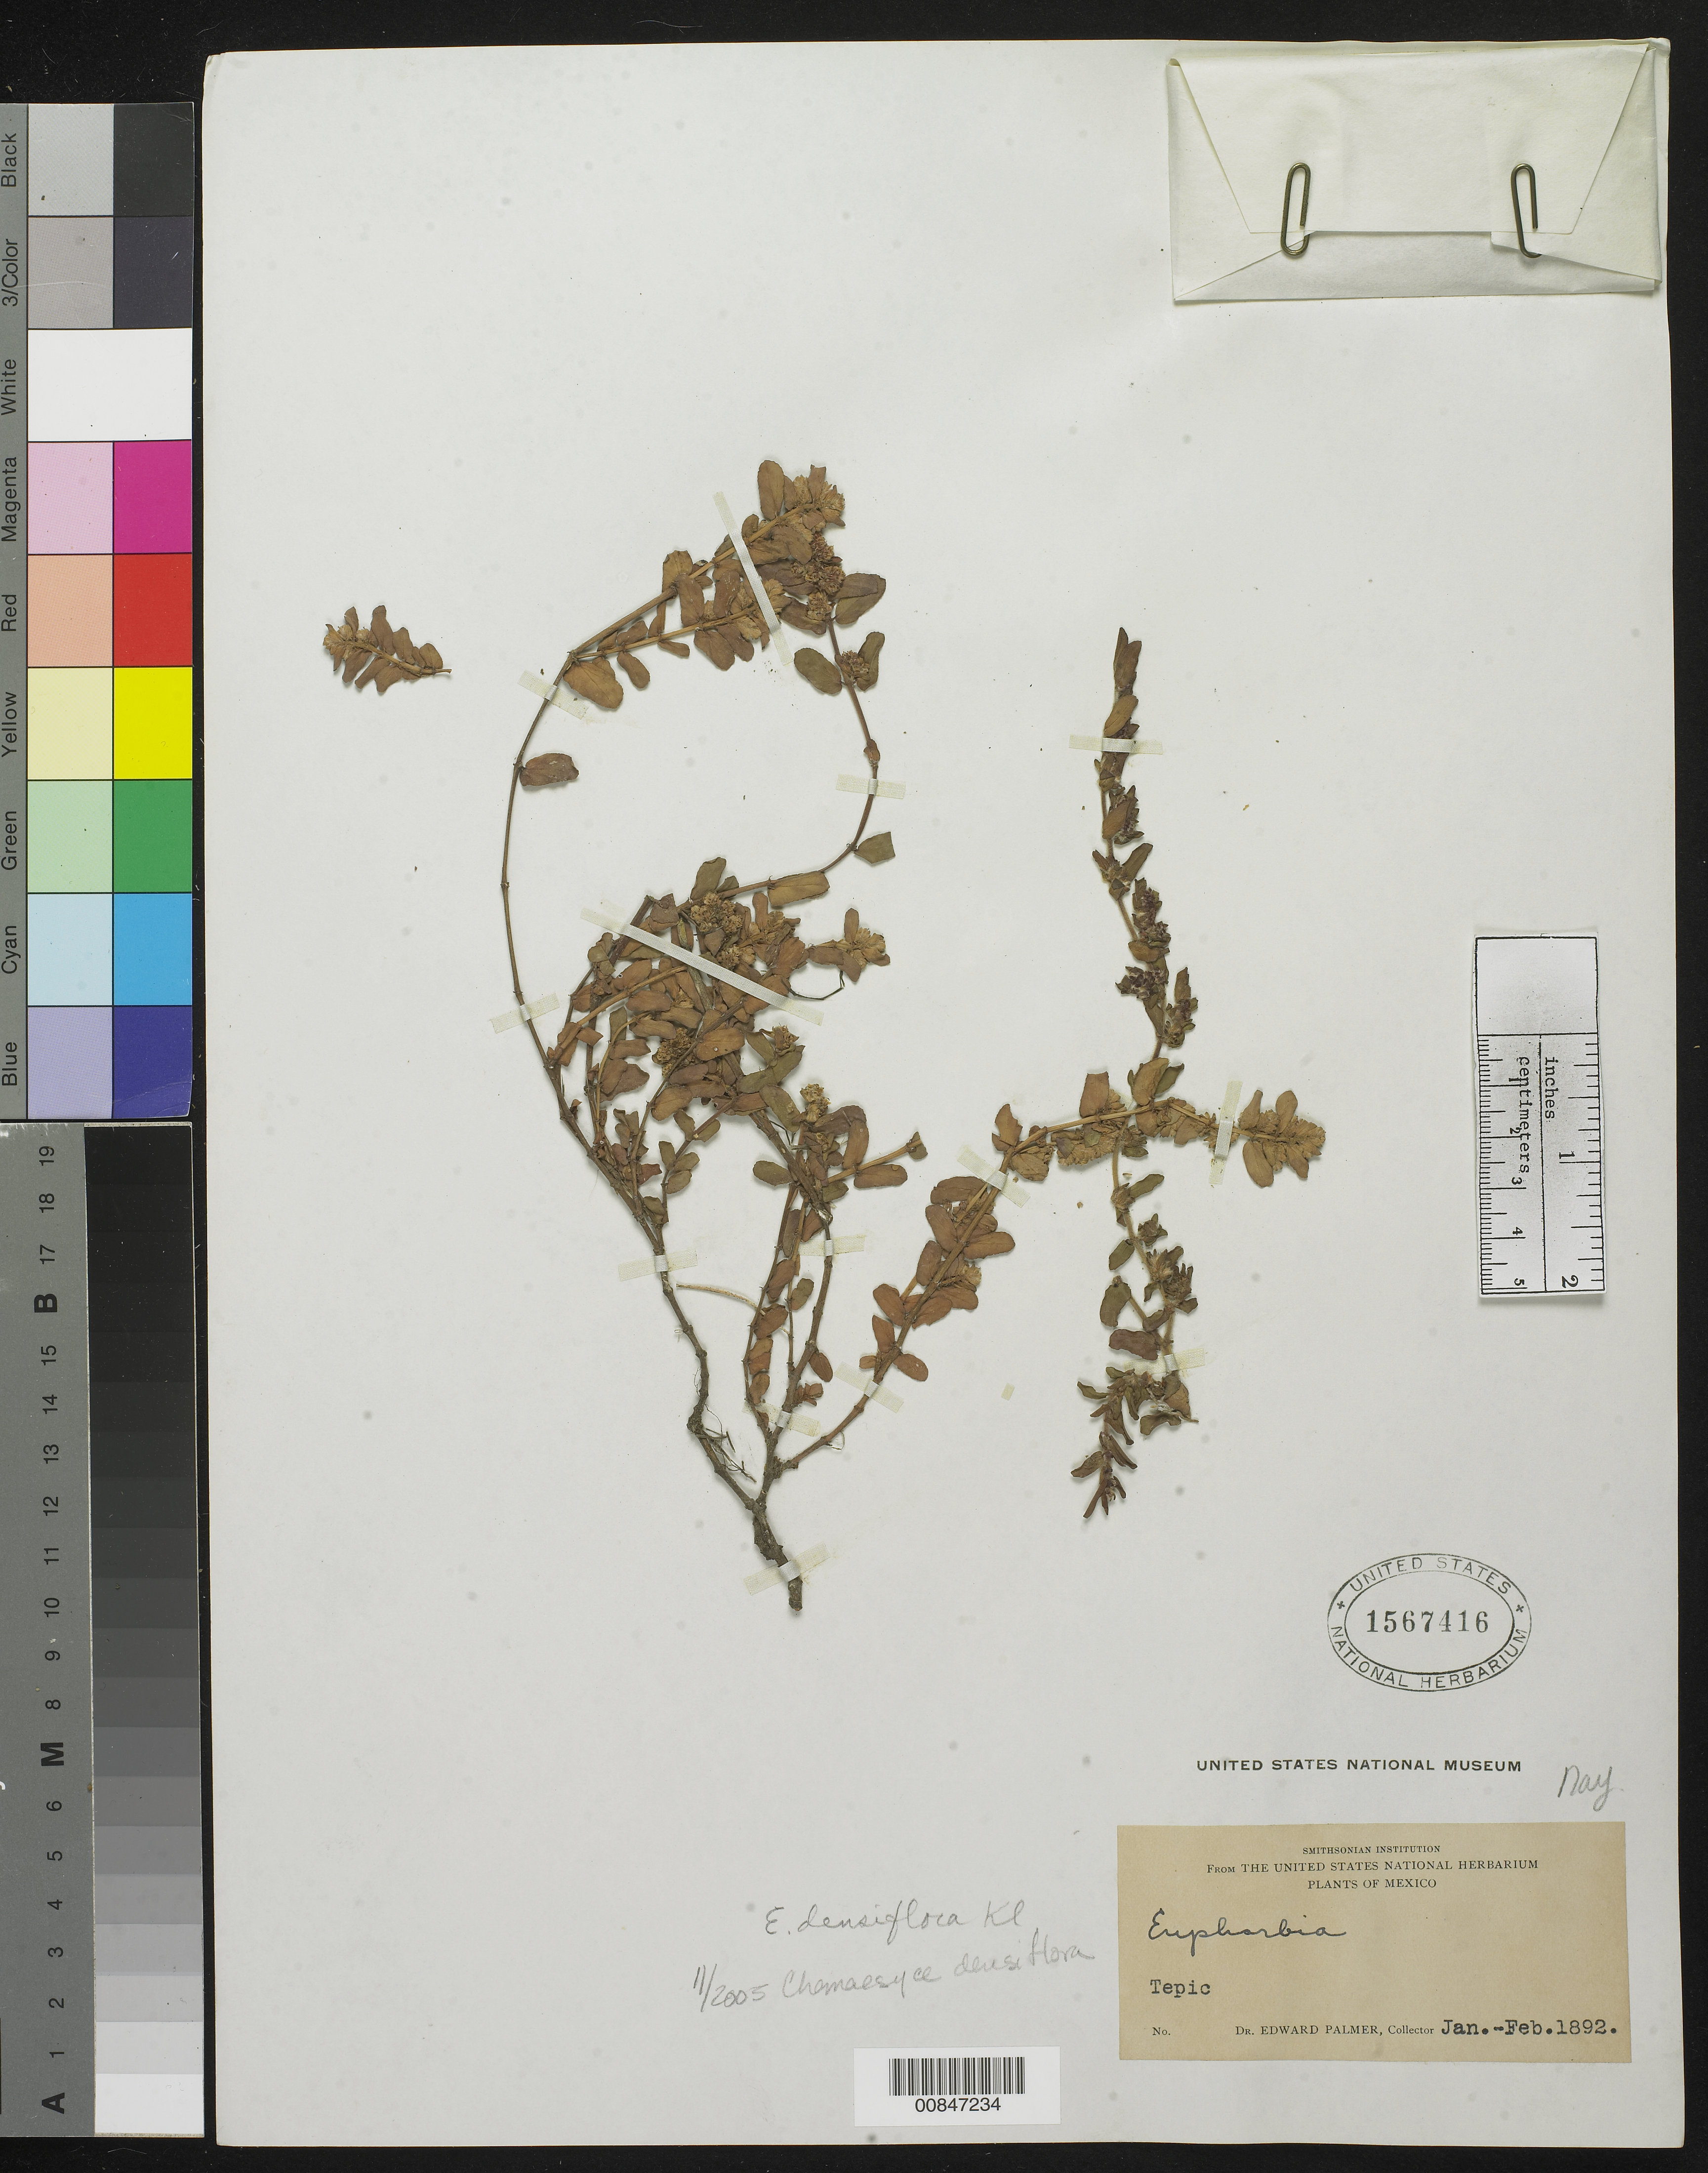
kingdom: Plantae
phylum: Tracheophyta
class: Magnoliopsida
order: Malpighiales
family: Euphorbiaceae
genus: Euphorbia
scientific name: Euphorbia densiflora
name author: (Klotzsch & Garcke) Klotzsch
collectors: E. Palmer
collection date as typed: Jan 1892 to -- Feb 1892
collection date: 1892-01/1892-02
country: Mexico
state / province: Nayarit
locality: Tepic, Nayarit.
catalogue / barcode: US 1567416